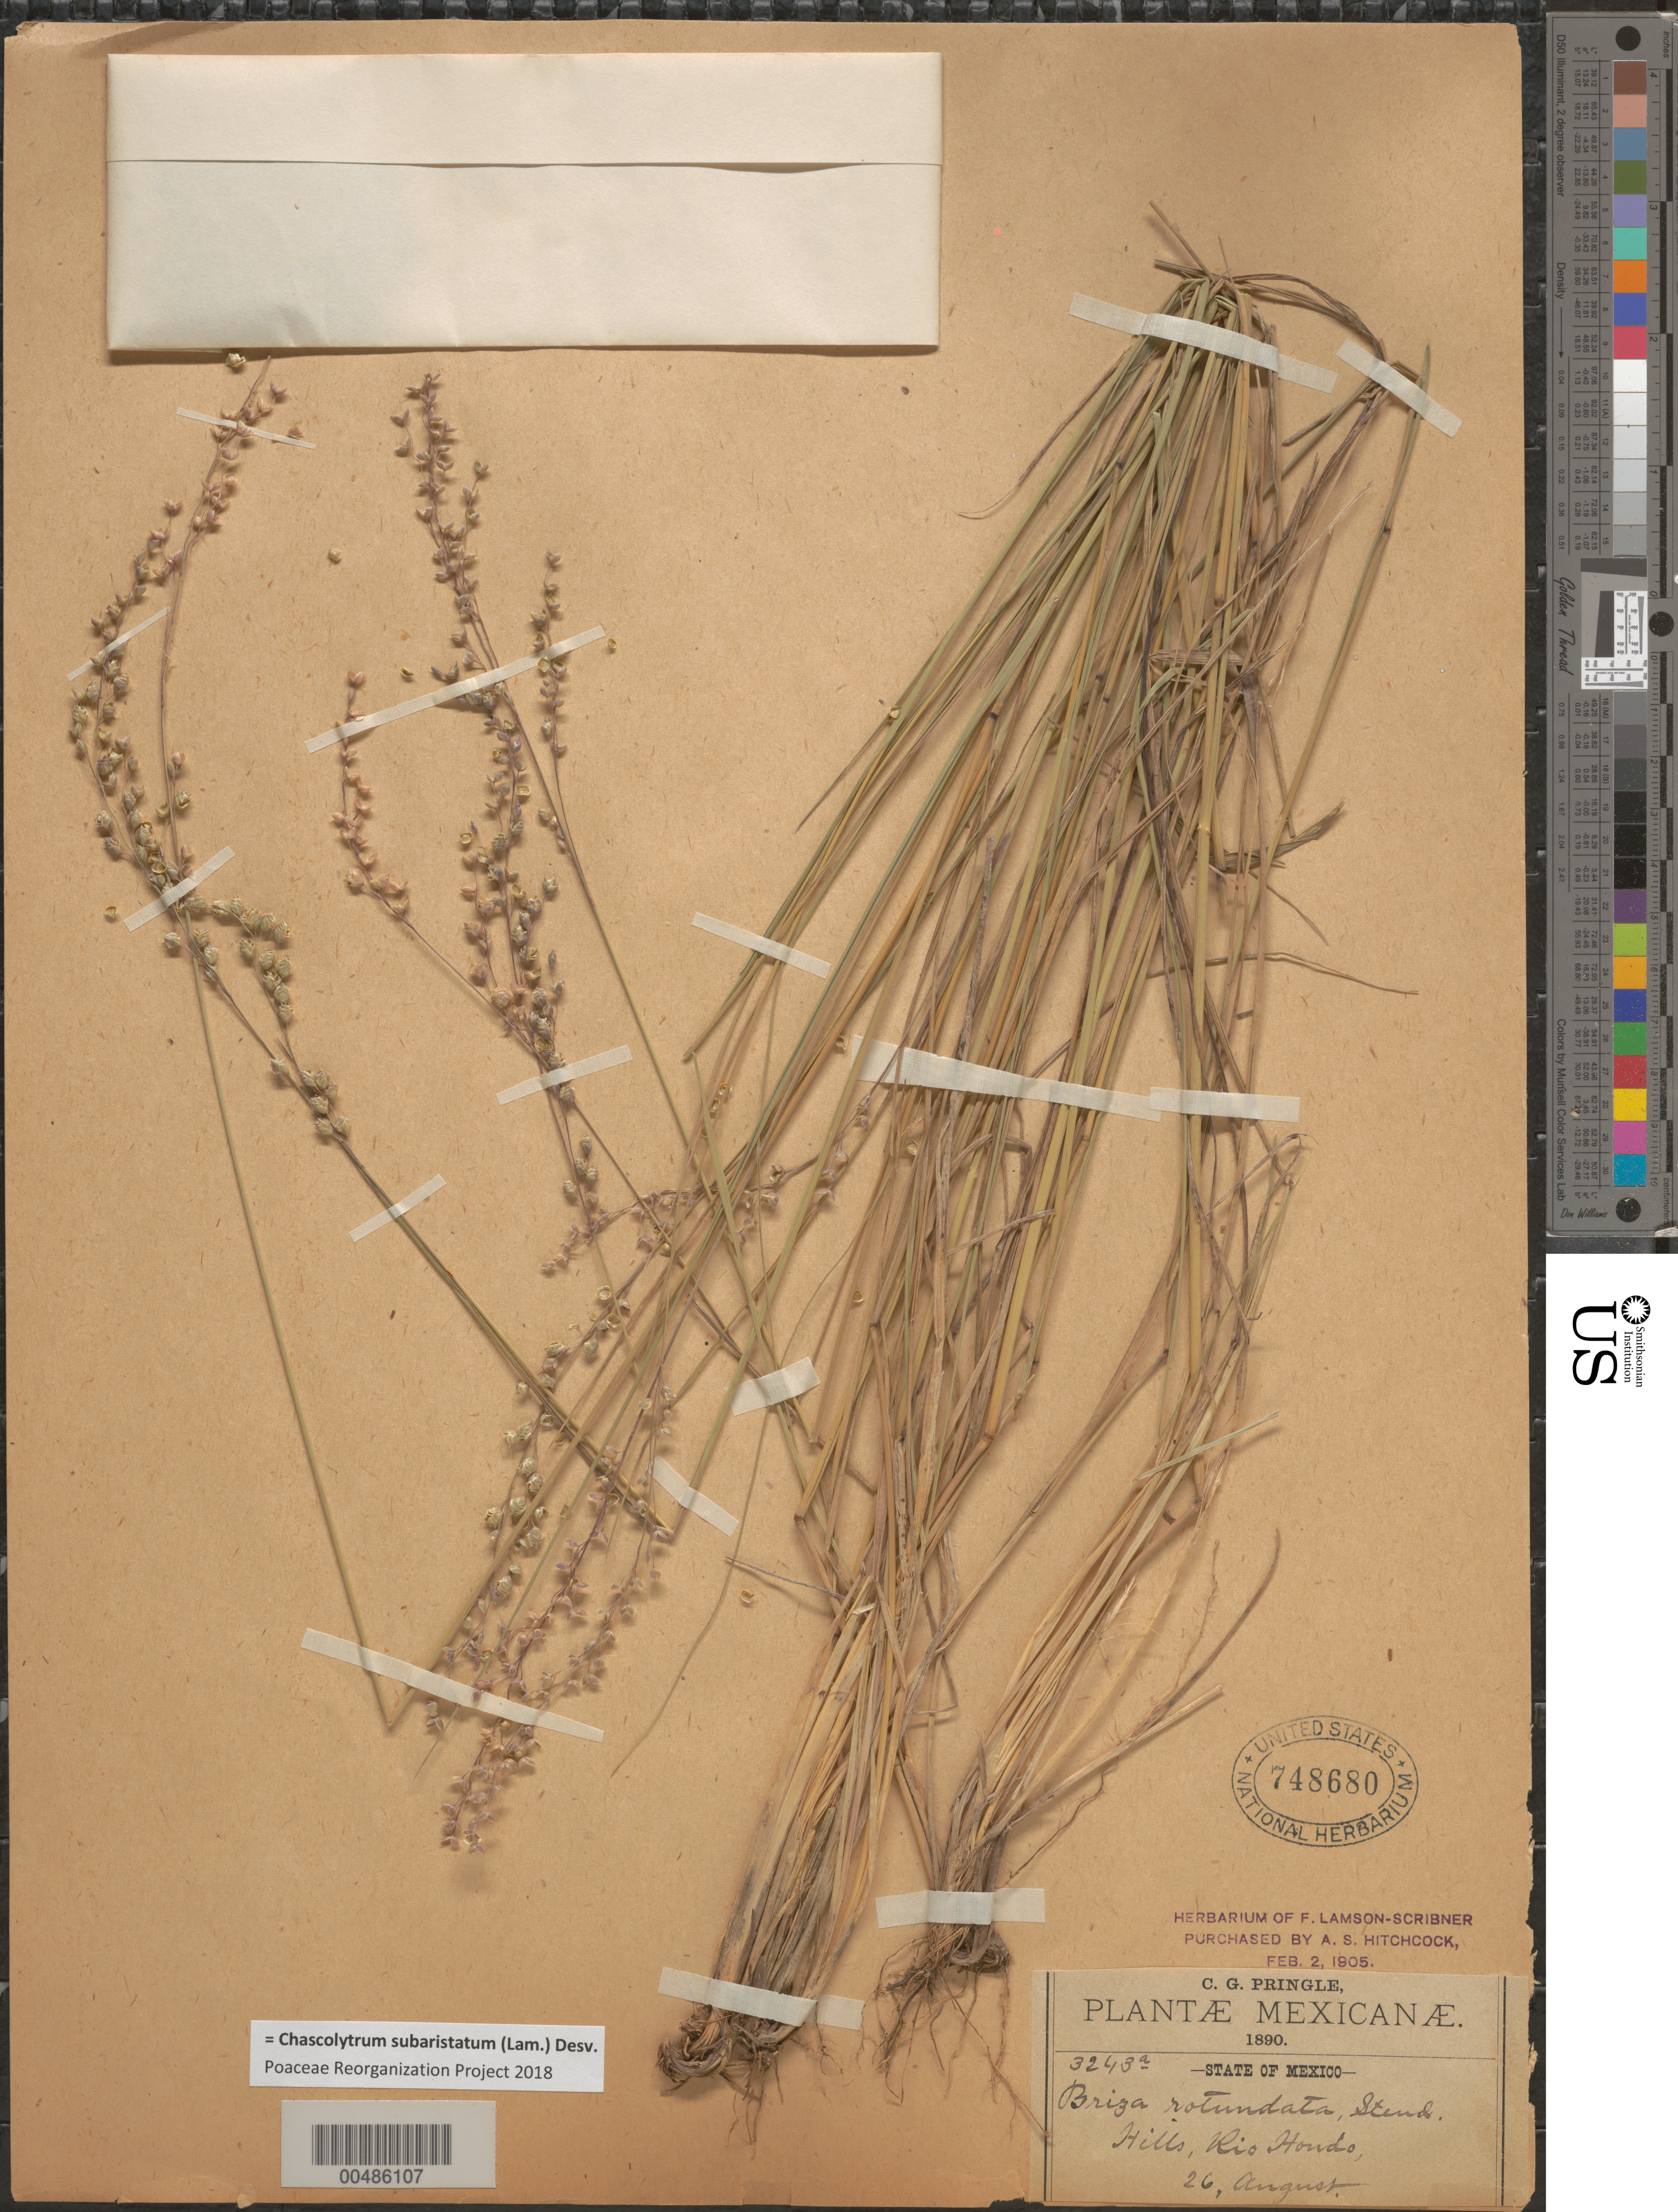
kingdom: Plantae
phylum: Tracheophyta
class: Liliopsida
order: Poales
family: Poaceae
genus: Chascolytrum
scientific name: Chascolytrum subaristatum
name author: (Lam.) Desv.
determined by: Poaceae Reorganization Project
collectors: C. G. Pringle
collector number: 3243a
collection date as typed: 26 Aug 1890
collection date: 1890-08-26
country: Mexico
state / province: México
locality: Rio Hondo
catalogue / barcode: US 748680